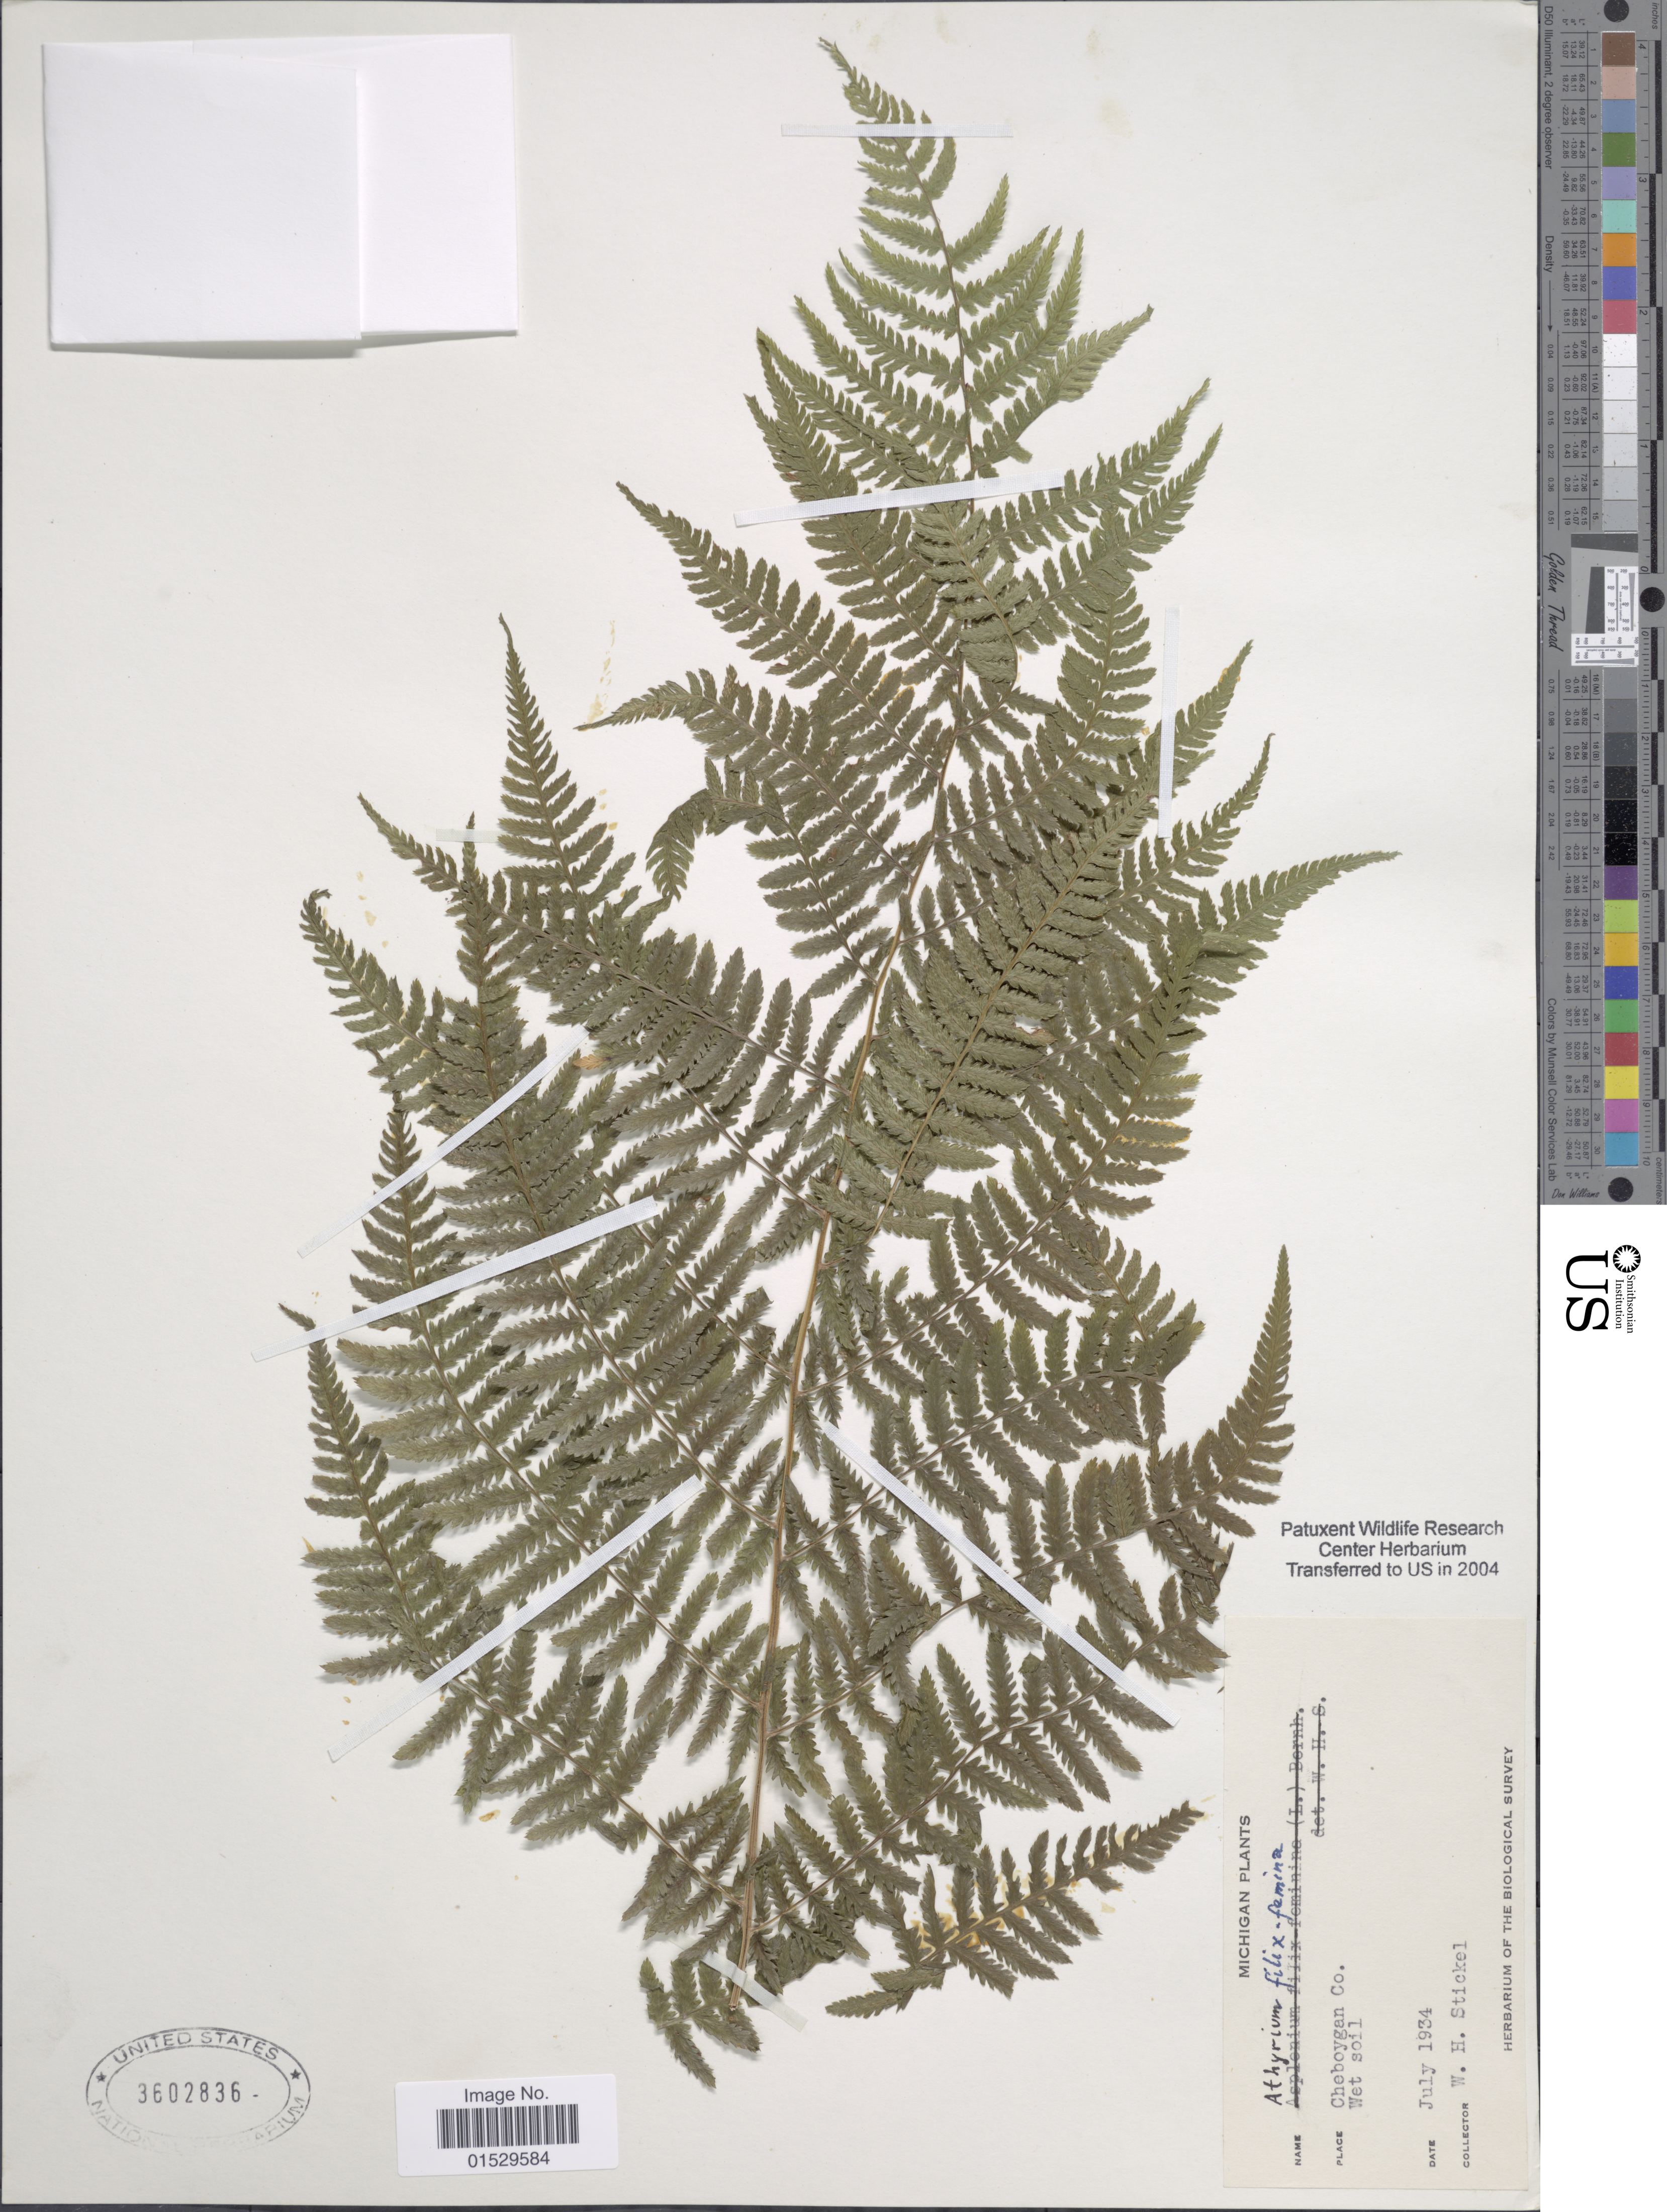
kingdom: Plantae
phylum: Tracheophyta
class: Polypodiopsida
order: Polypodiales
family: Athyriaceae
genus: Athyrium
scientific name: Athyrium filix-femina subsp. angustatum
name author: (Willd.) R.T. Clausen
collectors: W. Stickel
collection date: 1934-07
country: United States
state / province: Michigan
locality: Cheboygan Co.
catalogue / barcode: US 3602836